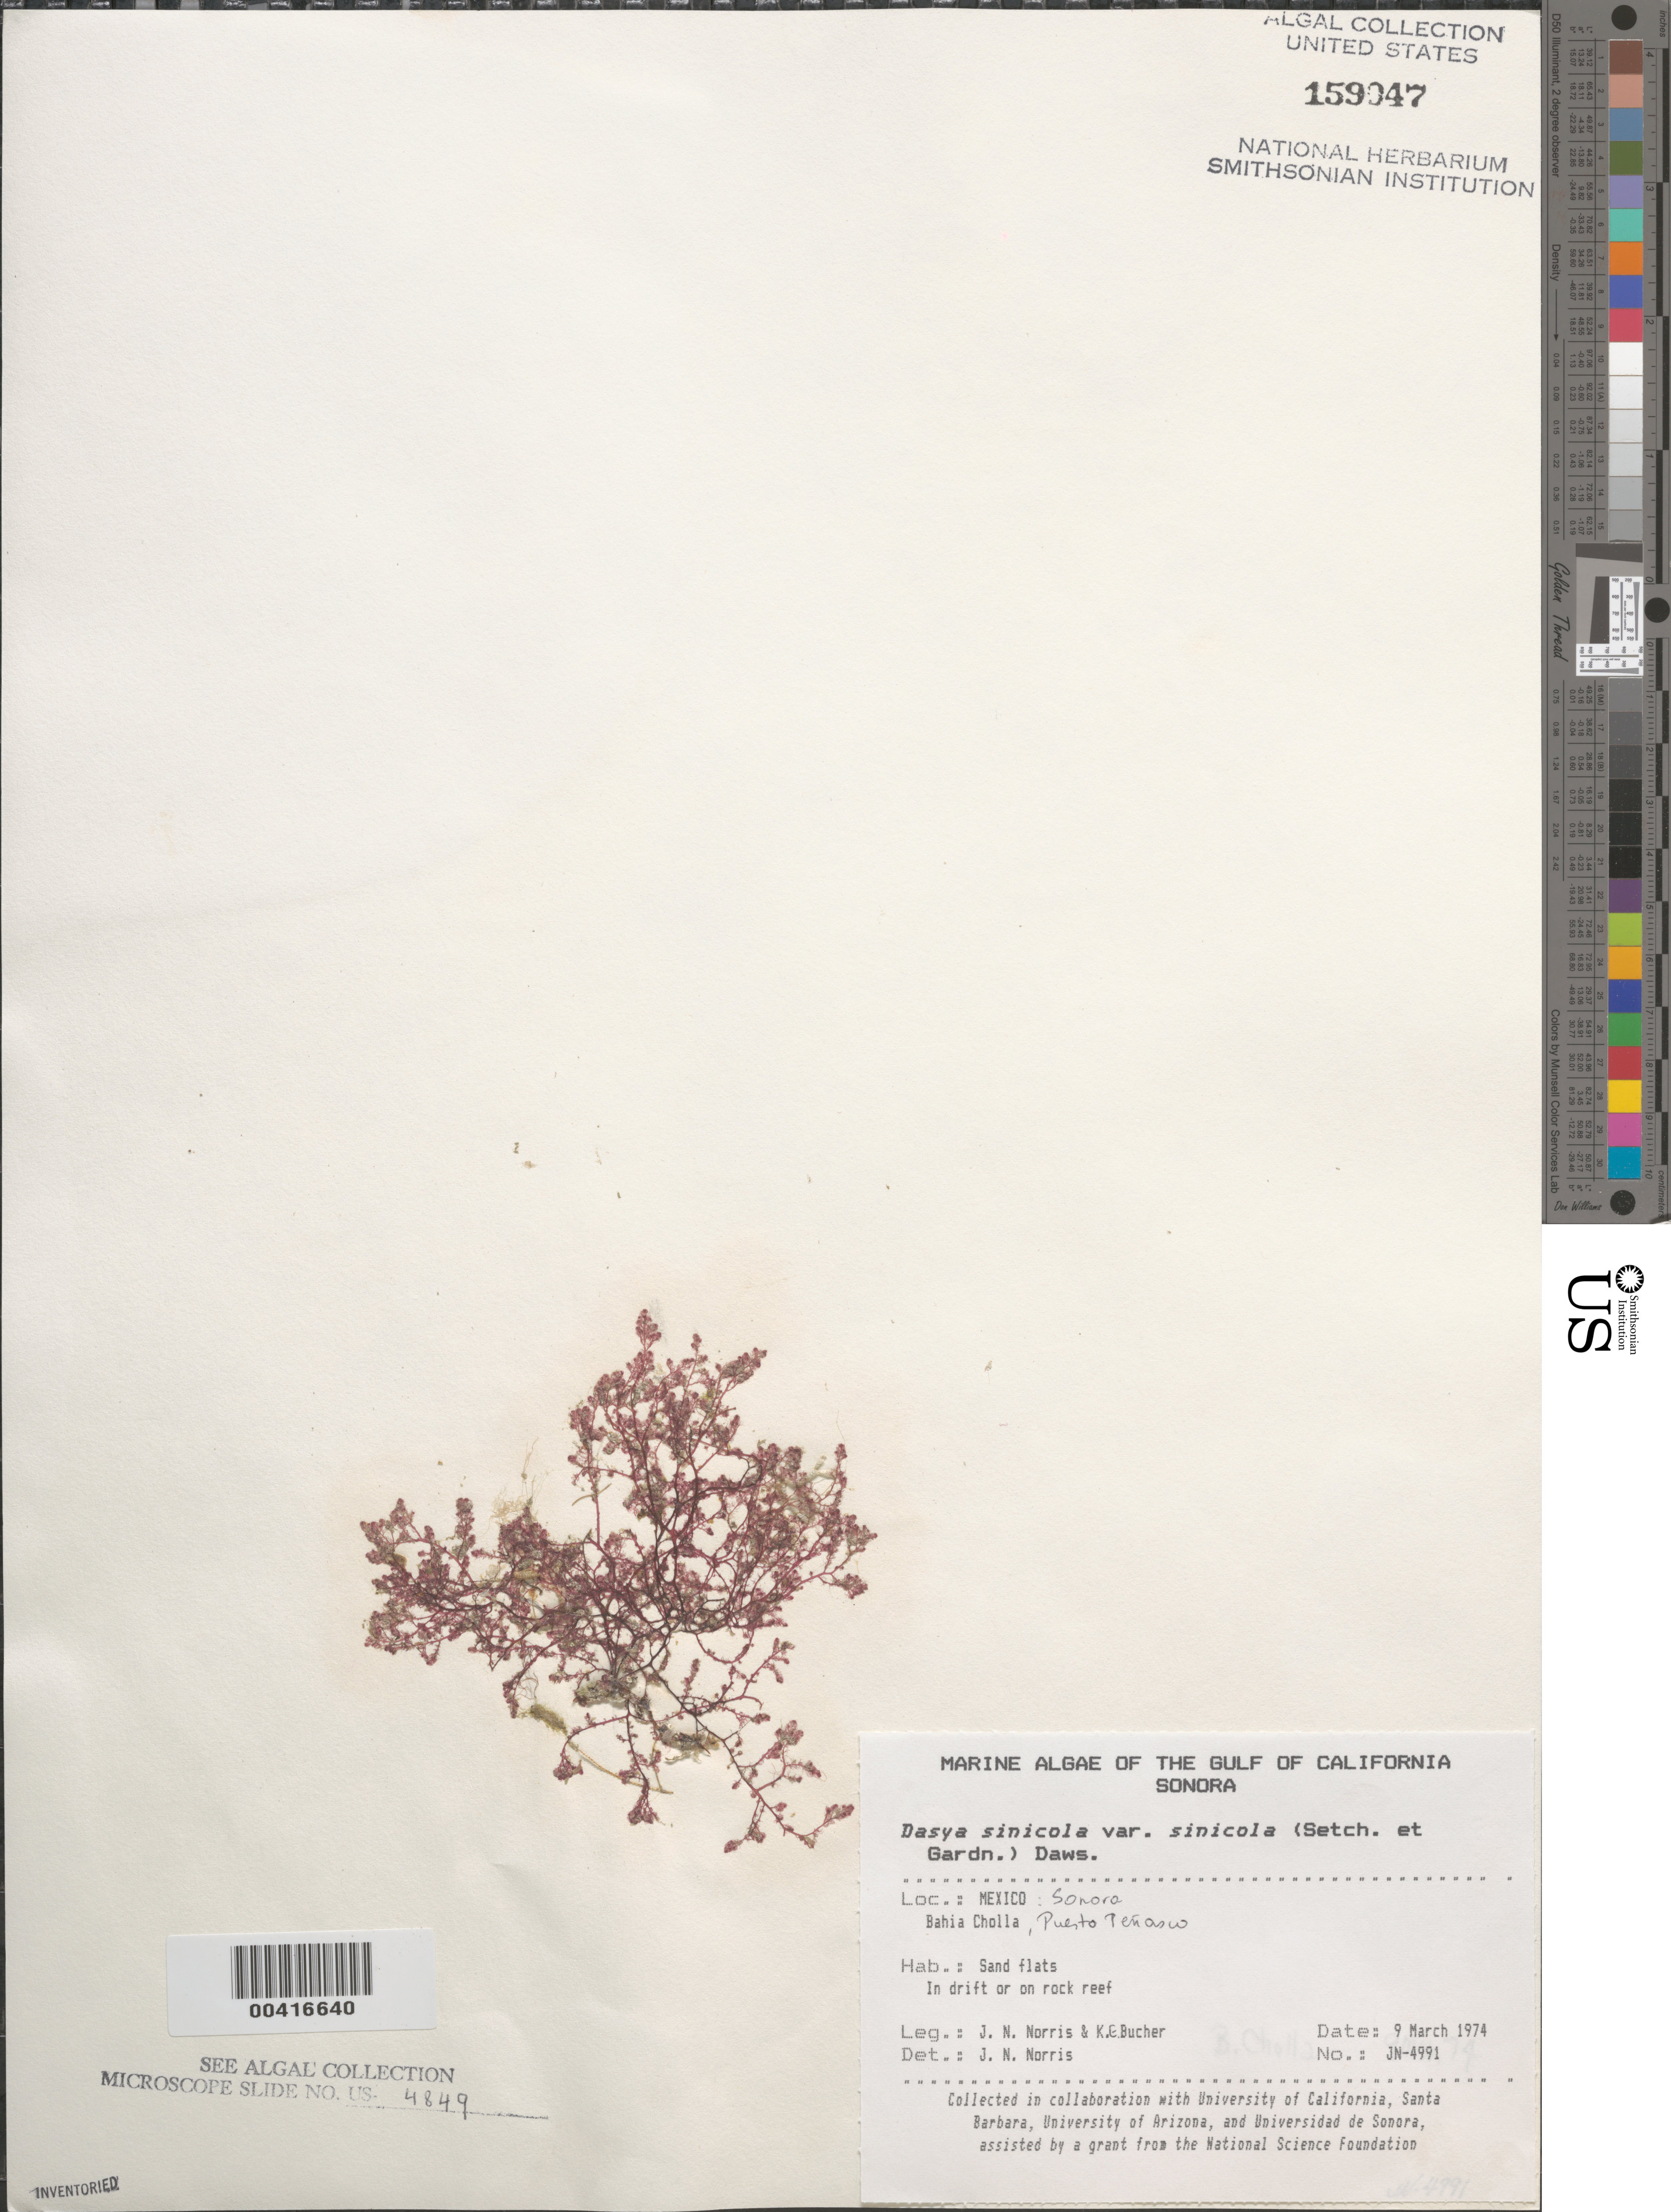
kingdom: Plantae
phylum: Rhodophyta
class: Florideophyceae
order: Ceramiales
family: Dasyaceae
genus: Dasya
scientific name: Dasya sinicola var. sinicola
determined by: Norris, James N.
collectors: J. N. Norris & K. E. Bucher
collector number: JN-4991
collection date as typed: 09 Mar 1974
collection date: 1974-03-09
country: Mexico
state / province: Sonora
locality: Bahia Cholla, Puerto Penasco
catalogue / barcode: US 159047